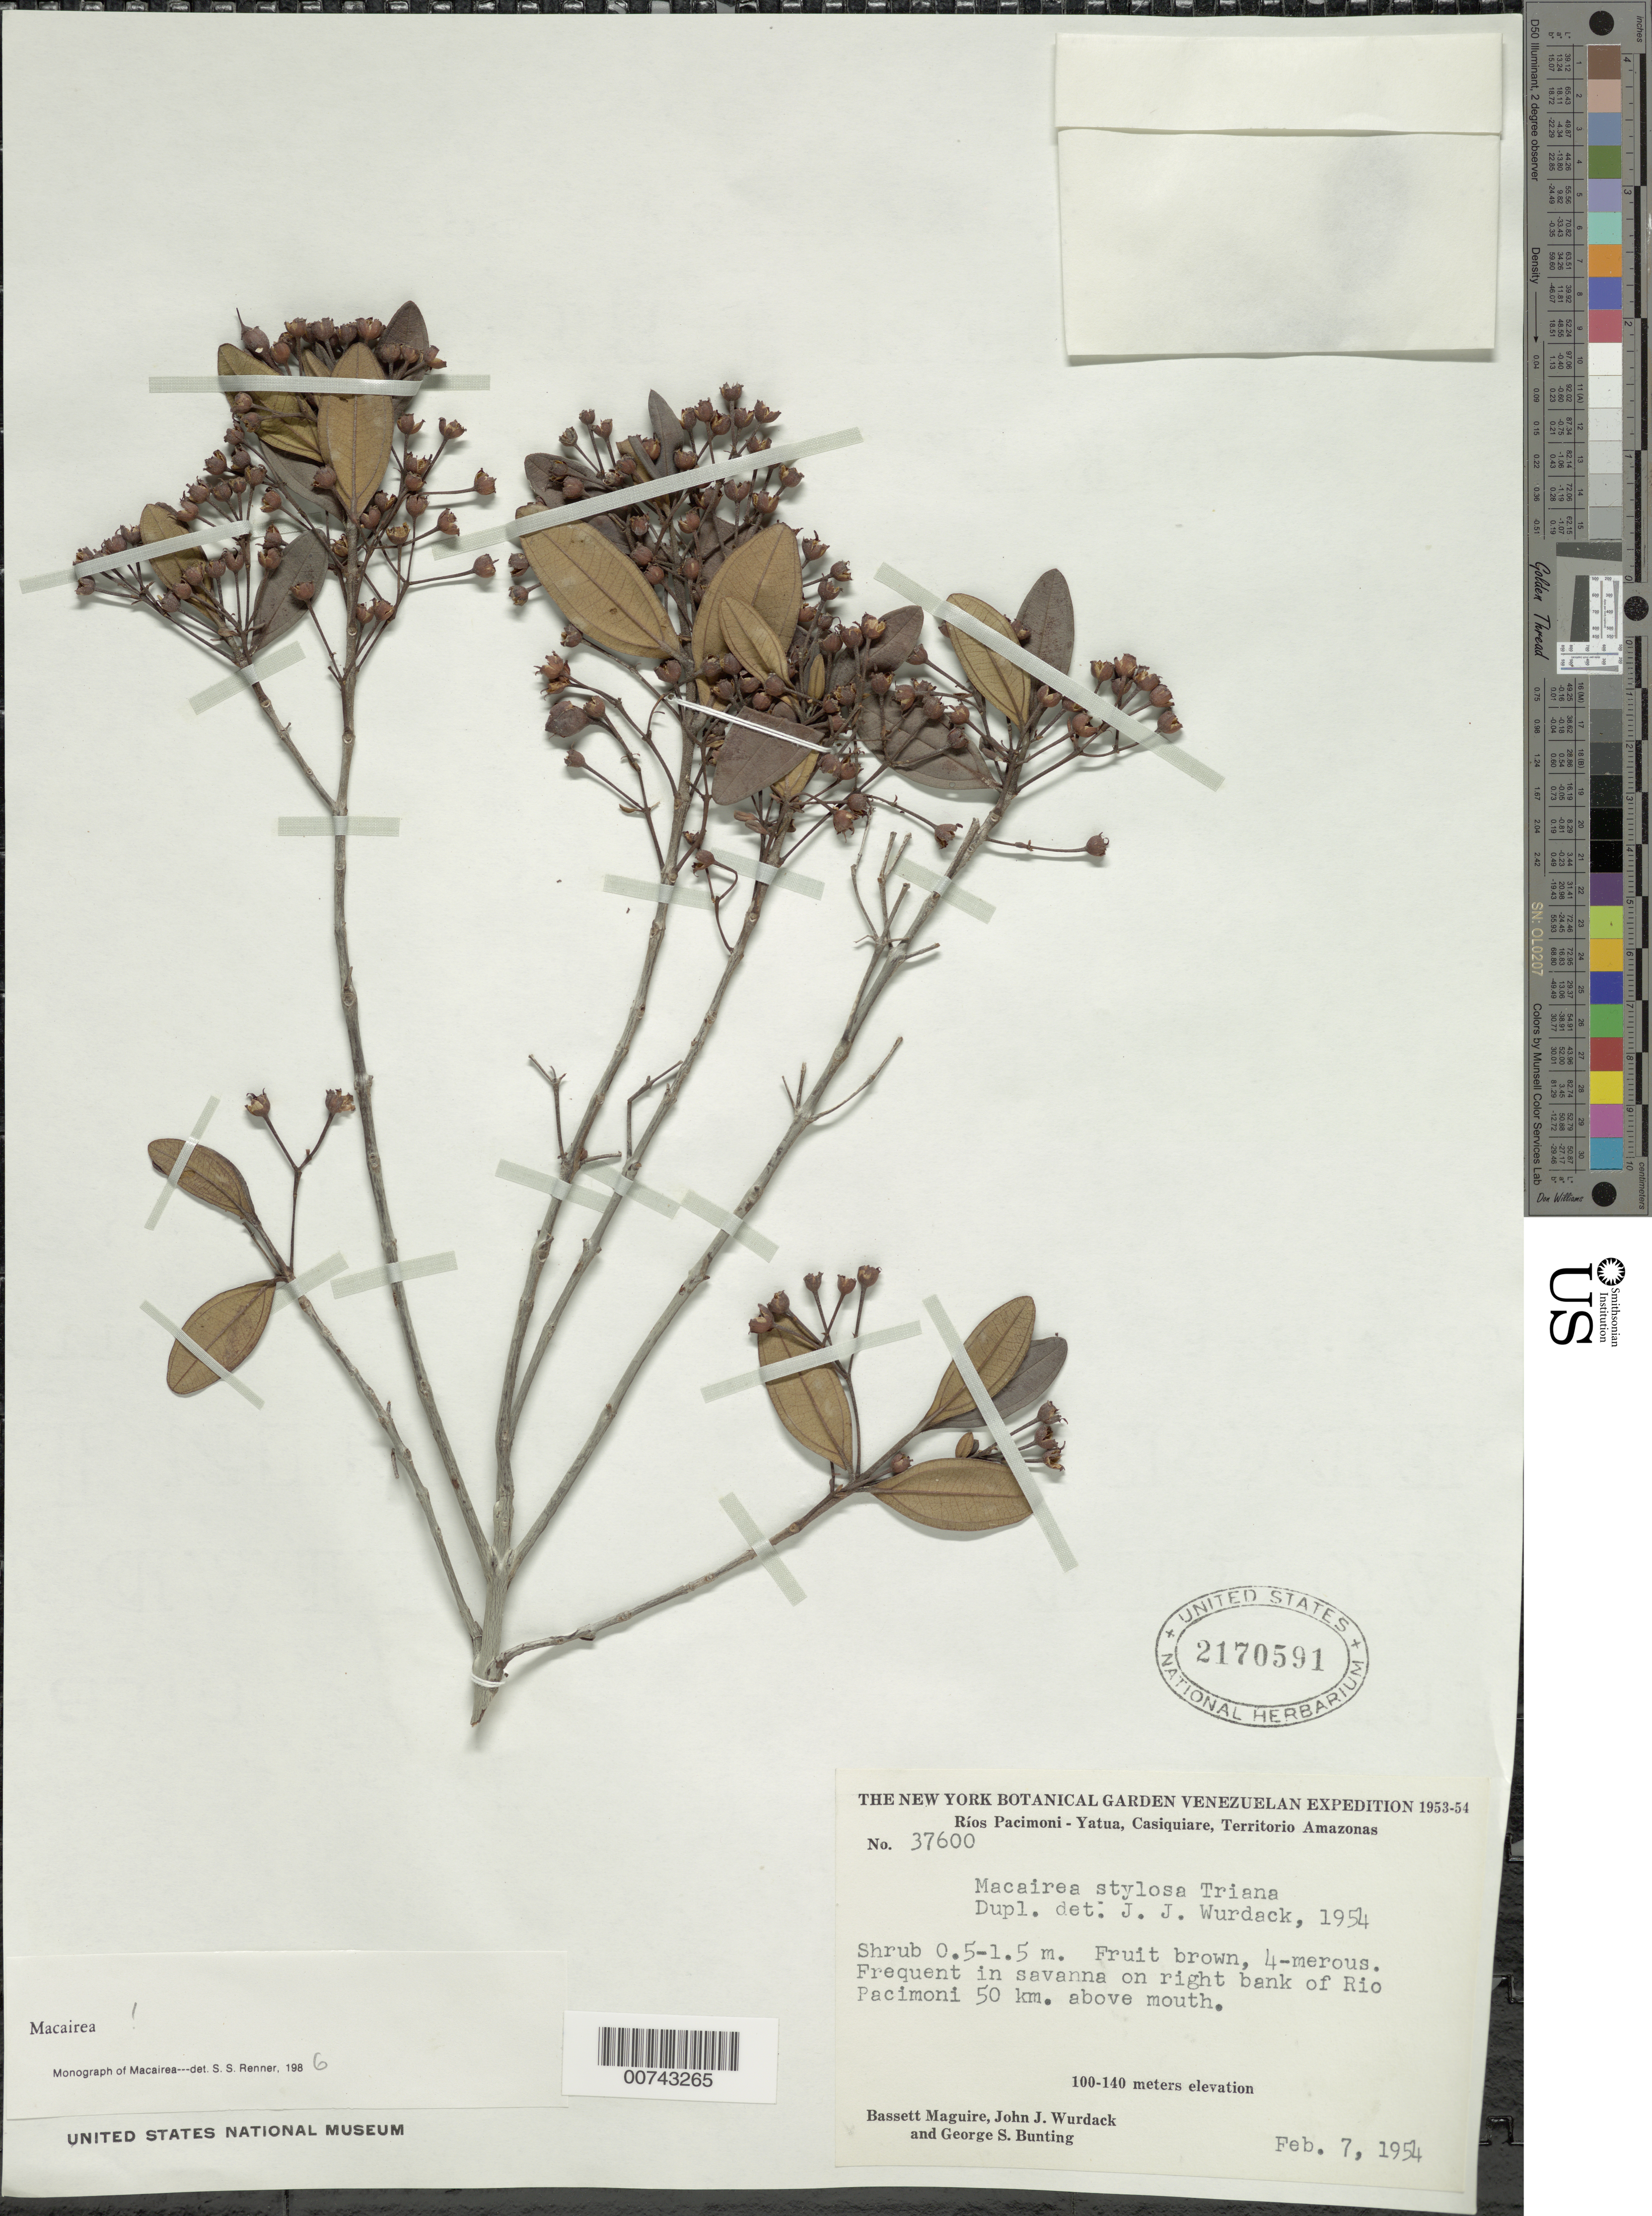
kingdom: Plantae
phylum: Tracheophyta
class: Magnoliopsida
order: Myrtales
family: Melastomataceae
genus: Macairea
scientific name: Macairea stylosa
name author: Triana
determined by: Wurdack, John J., (US), US (UNITED STATES)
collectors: B. Maguire, J. J. Wurdack & G. S. Bunting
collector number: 37600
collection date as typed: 7-Feb-54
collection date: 1954-02-07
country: Venezuela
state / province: Amazonas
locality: Río Pacimoni, Pacimoni Savanna, on right bank of Río Pacimoni, 50 km above mouth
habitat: Savanna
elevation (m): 100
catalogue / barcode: US 2170591